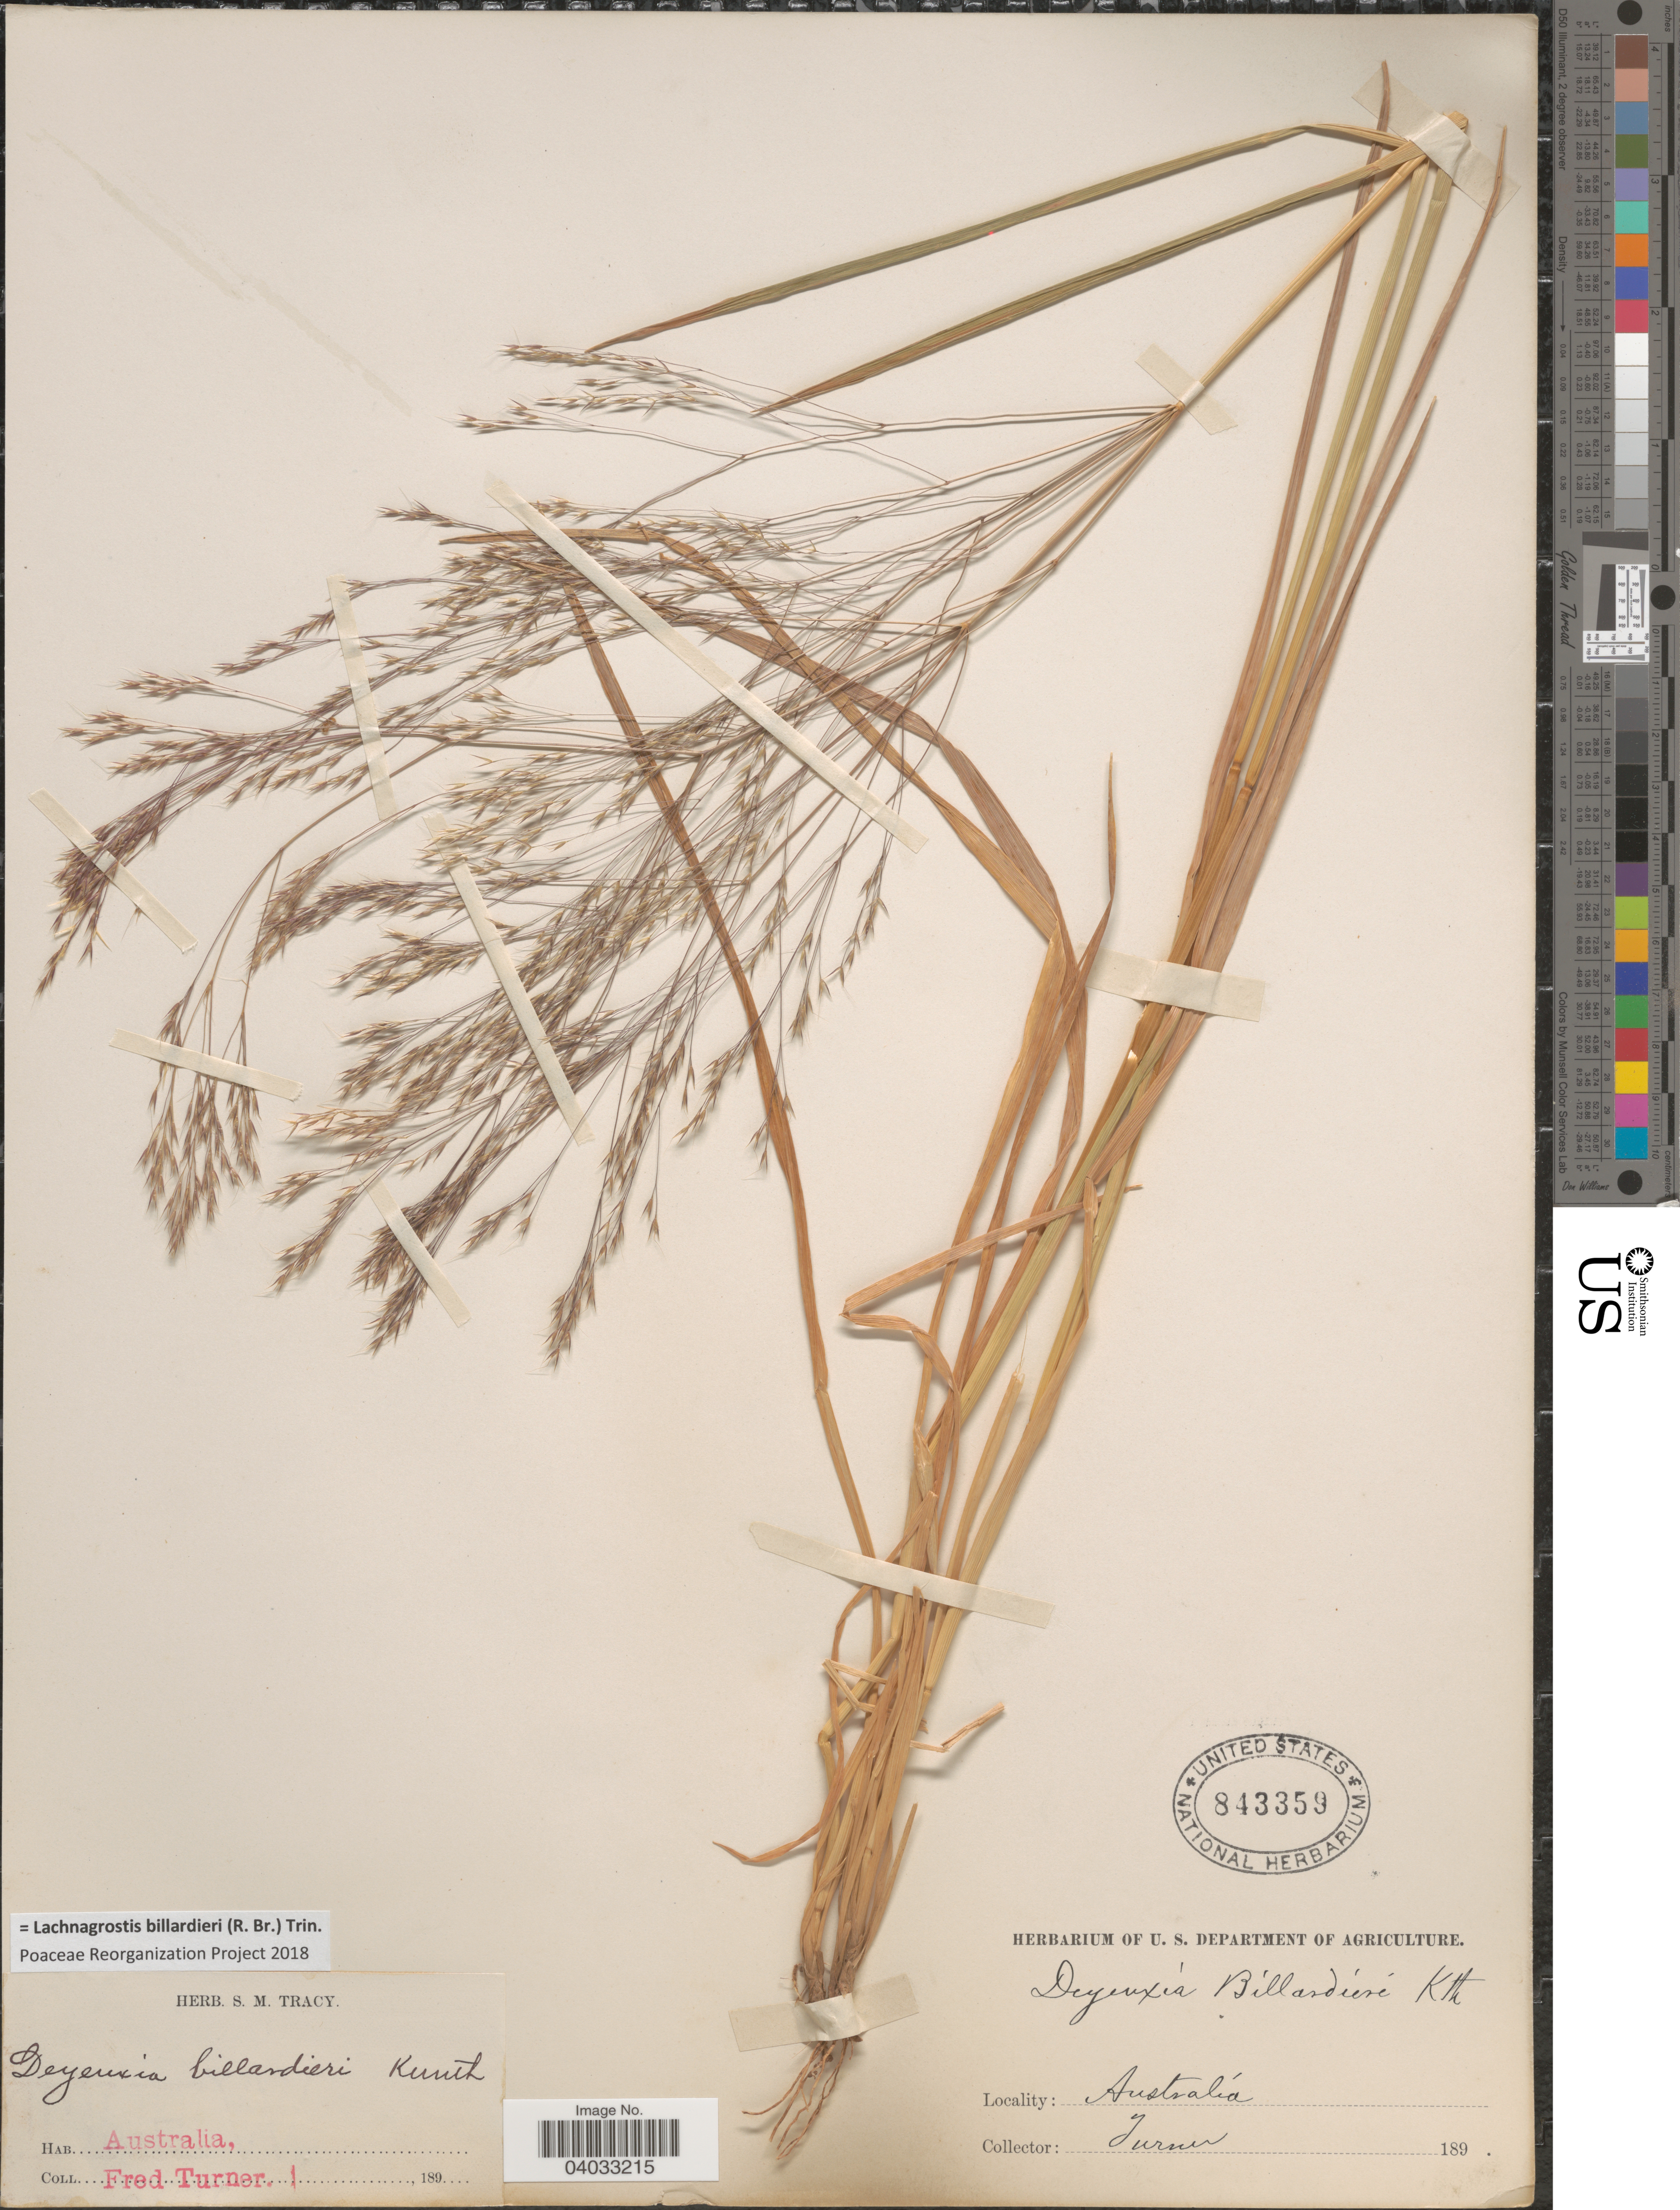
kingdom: Plantae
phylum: Tracheophyta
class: Liliopsida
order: Poales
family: Poaceae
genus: Lachnagrostis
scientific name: Lachnagrostis billardieri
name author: (R. Br.) Trin.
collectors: F. Turner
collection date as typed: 189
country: Australia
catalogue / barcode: US 843359